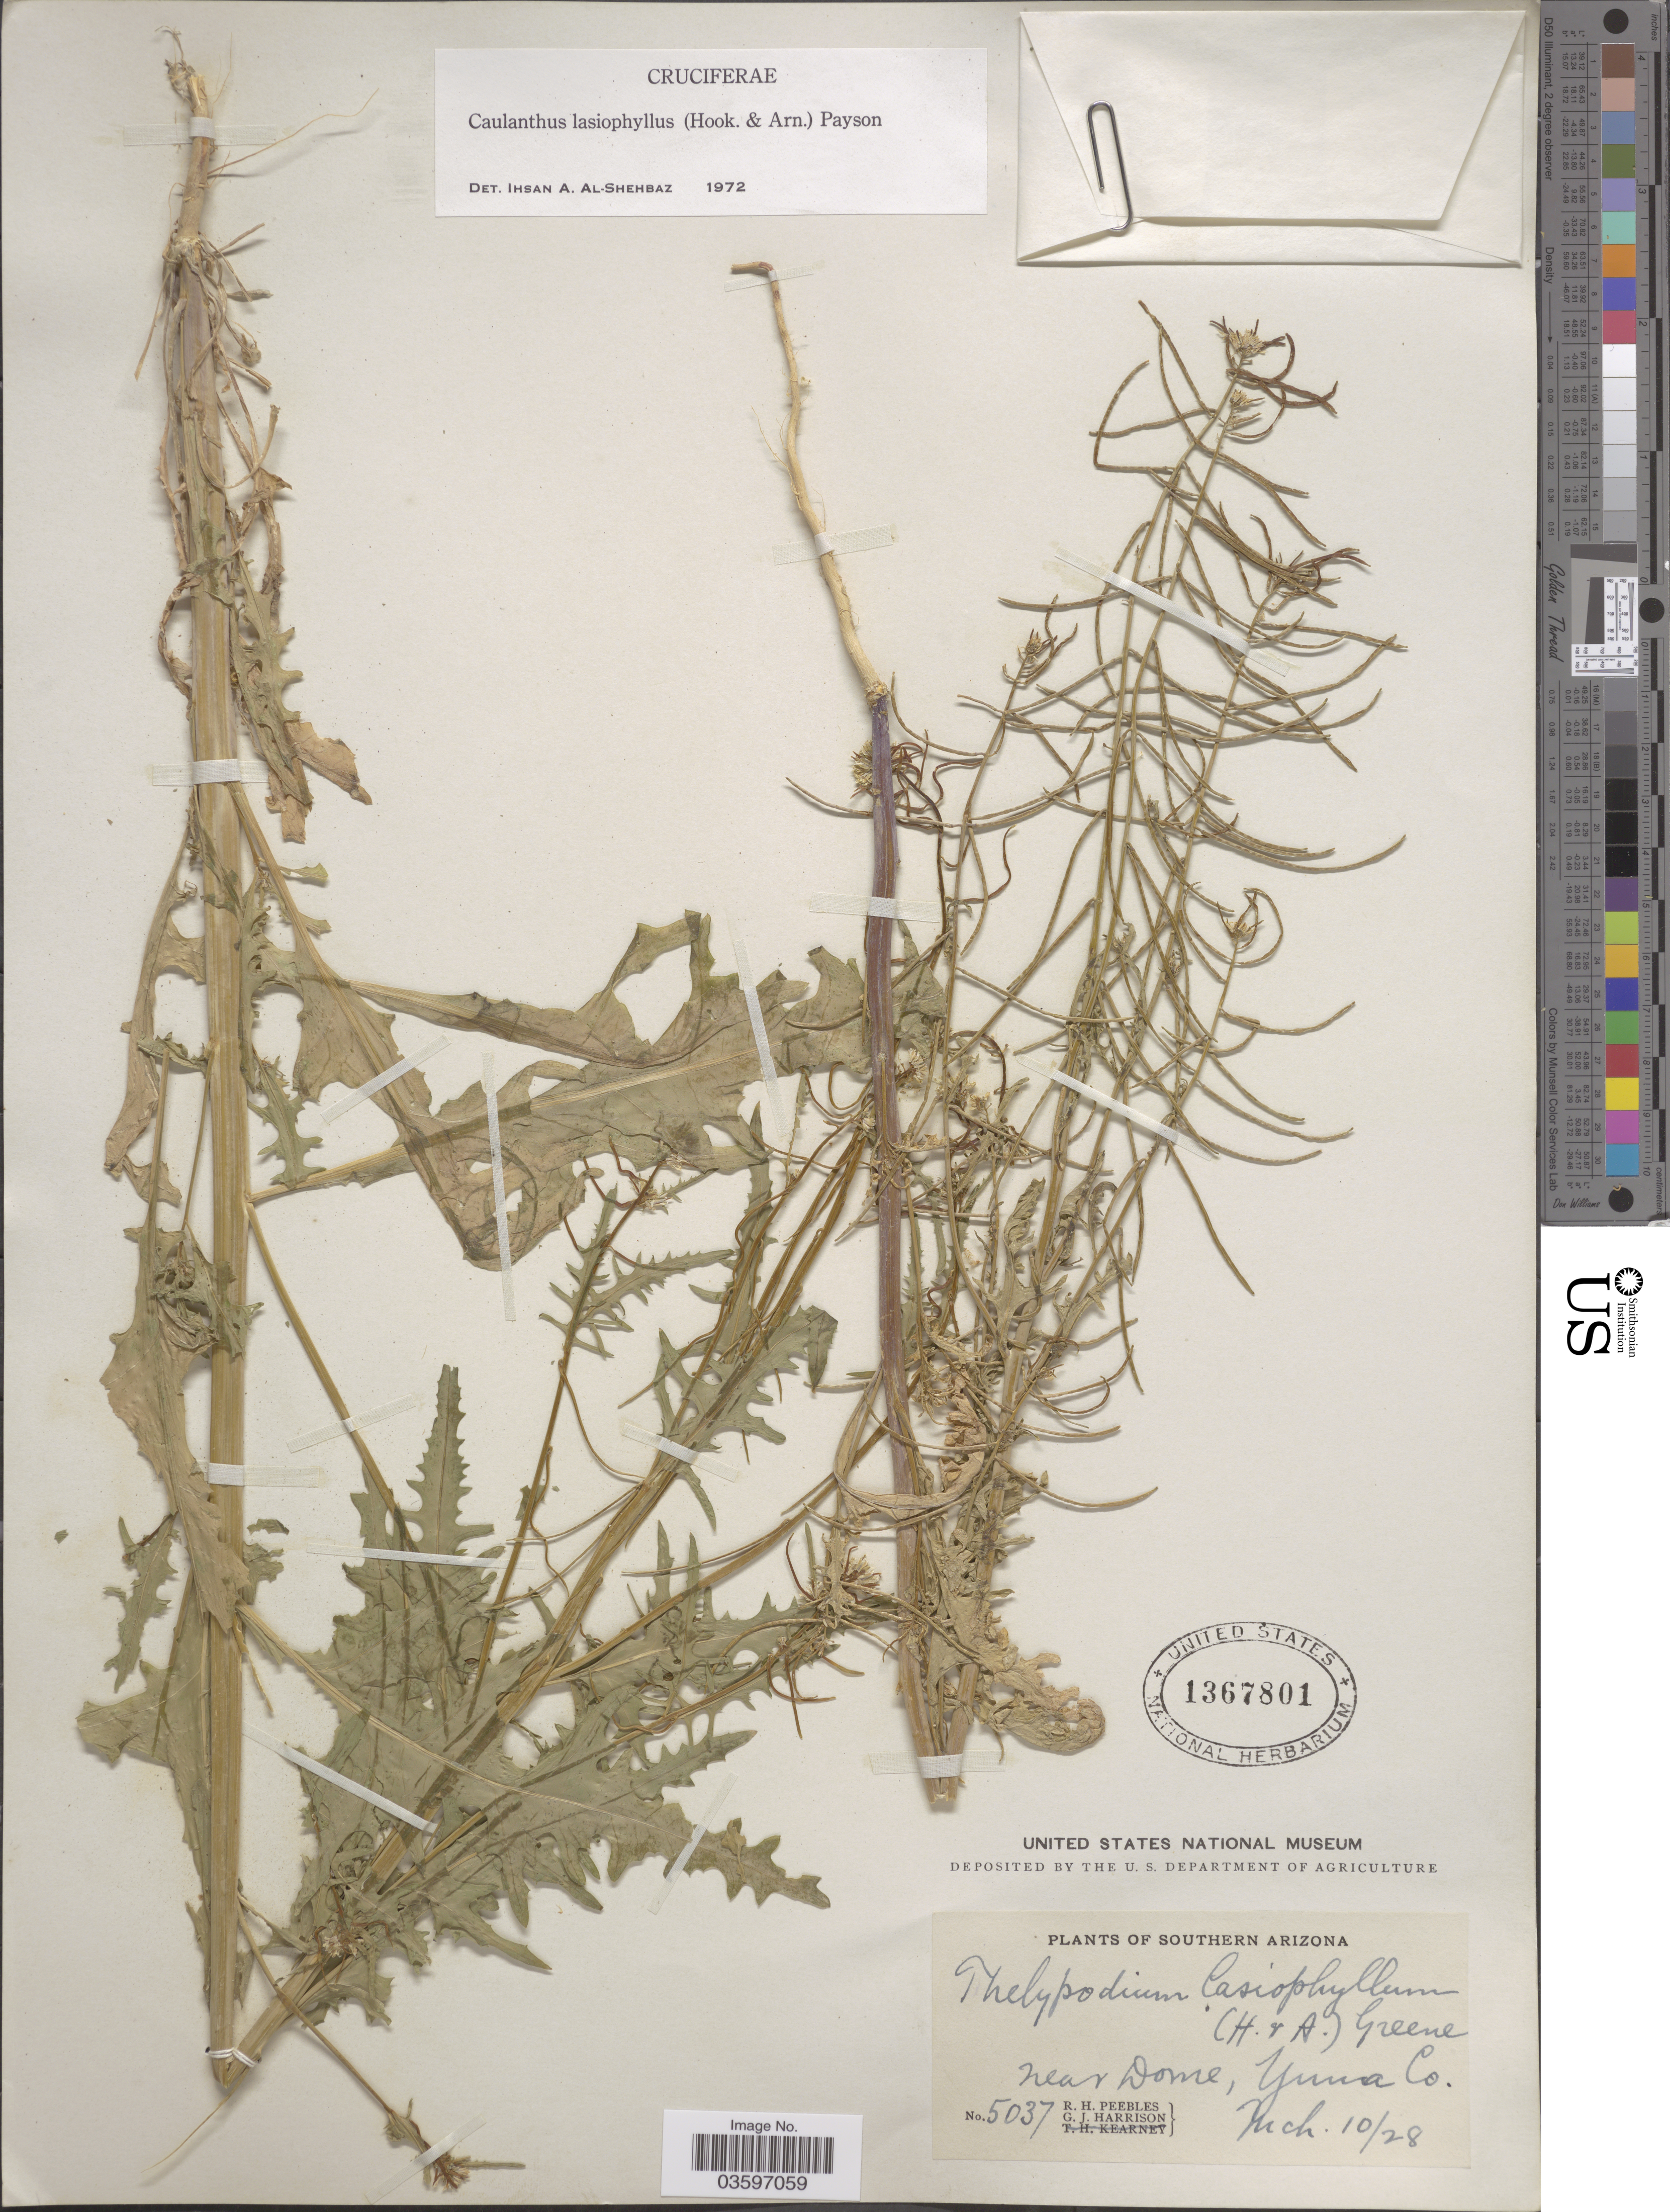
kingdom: Plantae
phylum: Tracheophyta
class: Magnoliopsida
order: Brassicales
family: Brassicaceae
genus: Caulanthus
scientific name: Caulanthus lasiophyllus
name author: (Hook. & Arn.) Payson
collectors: R. H. Peebles & G. J. Harrison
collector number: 5037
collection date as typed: Transcribed d/m/y: 10/3/28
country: United States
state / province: Arizona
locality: Southern Arizona. Near Dome, Yuma Co.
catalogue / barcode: US 1367801